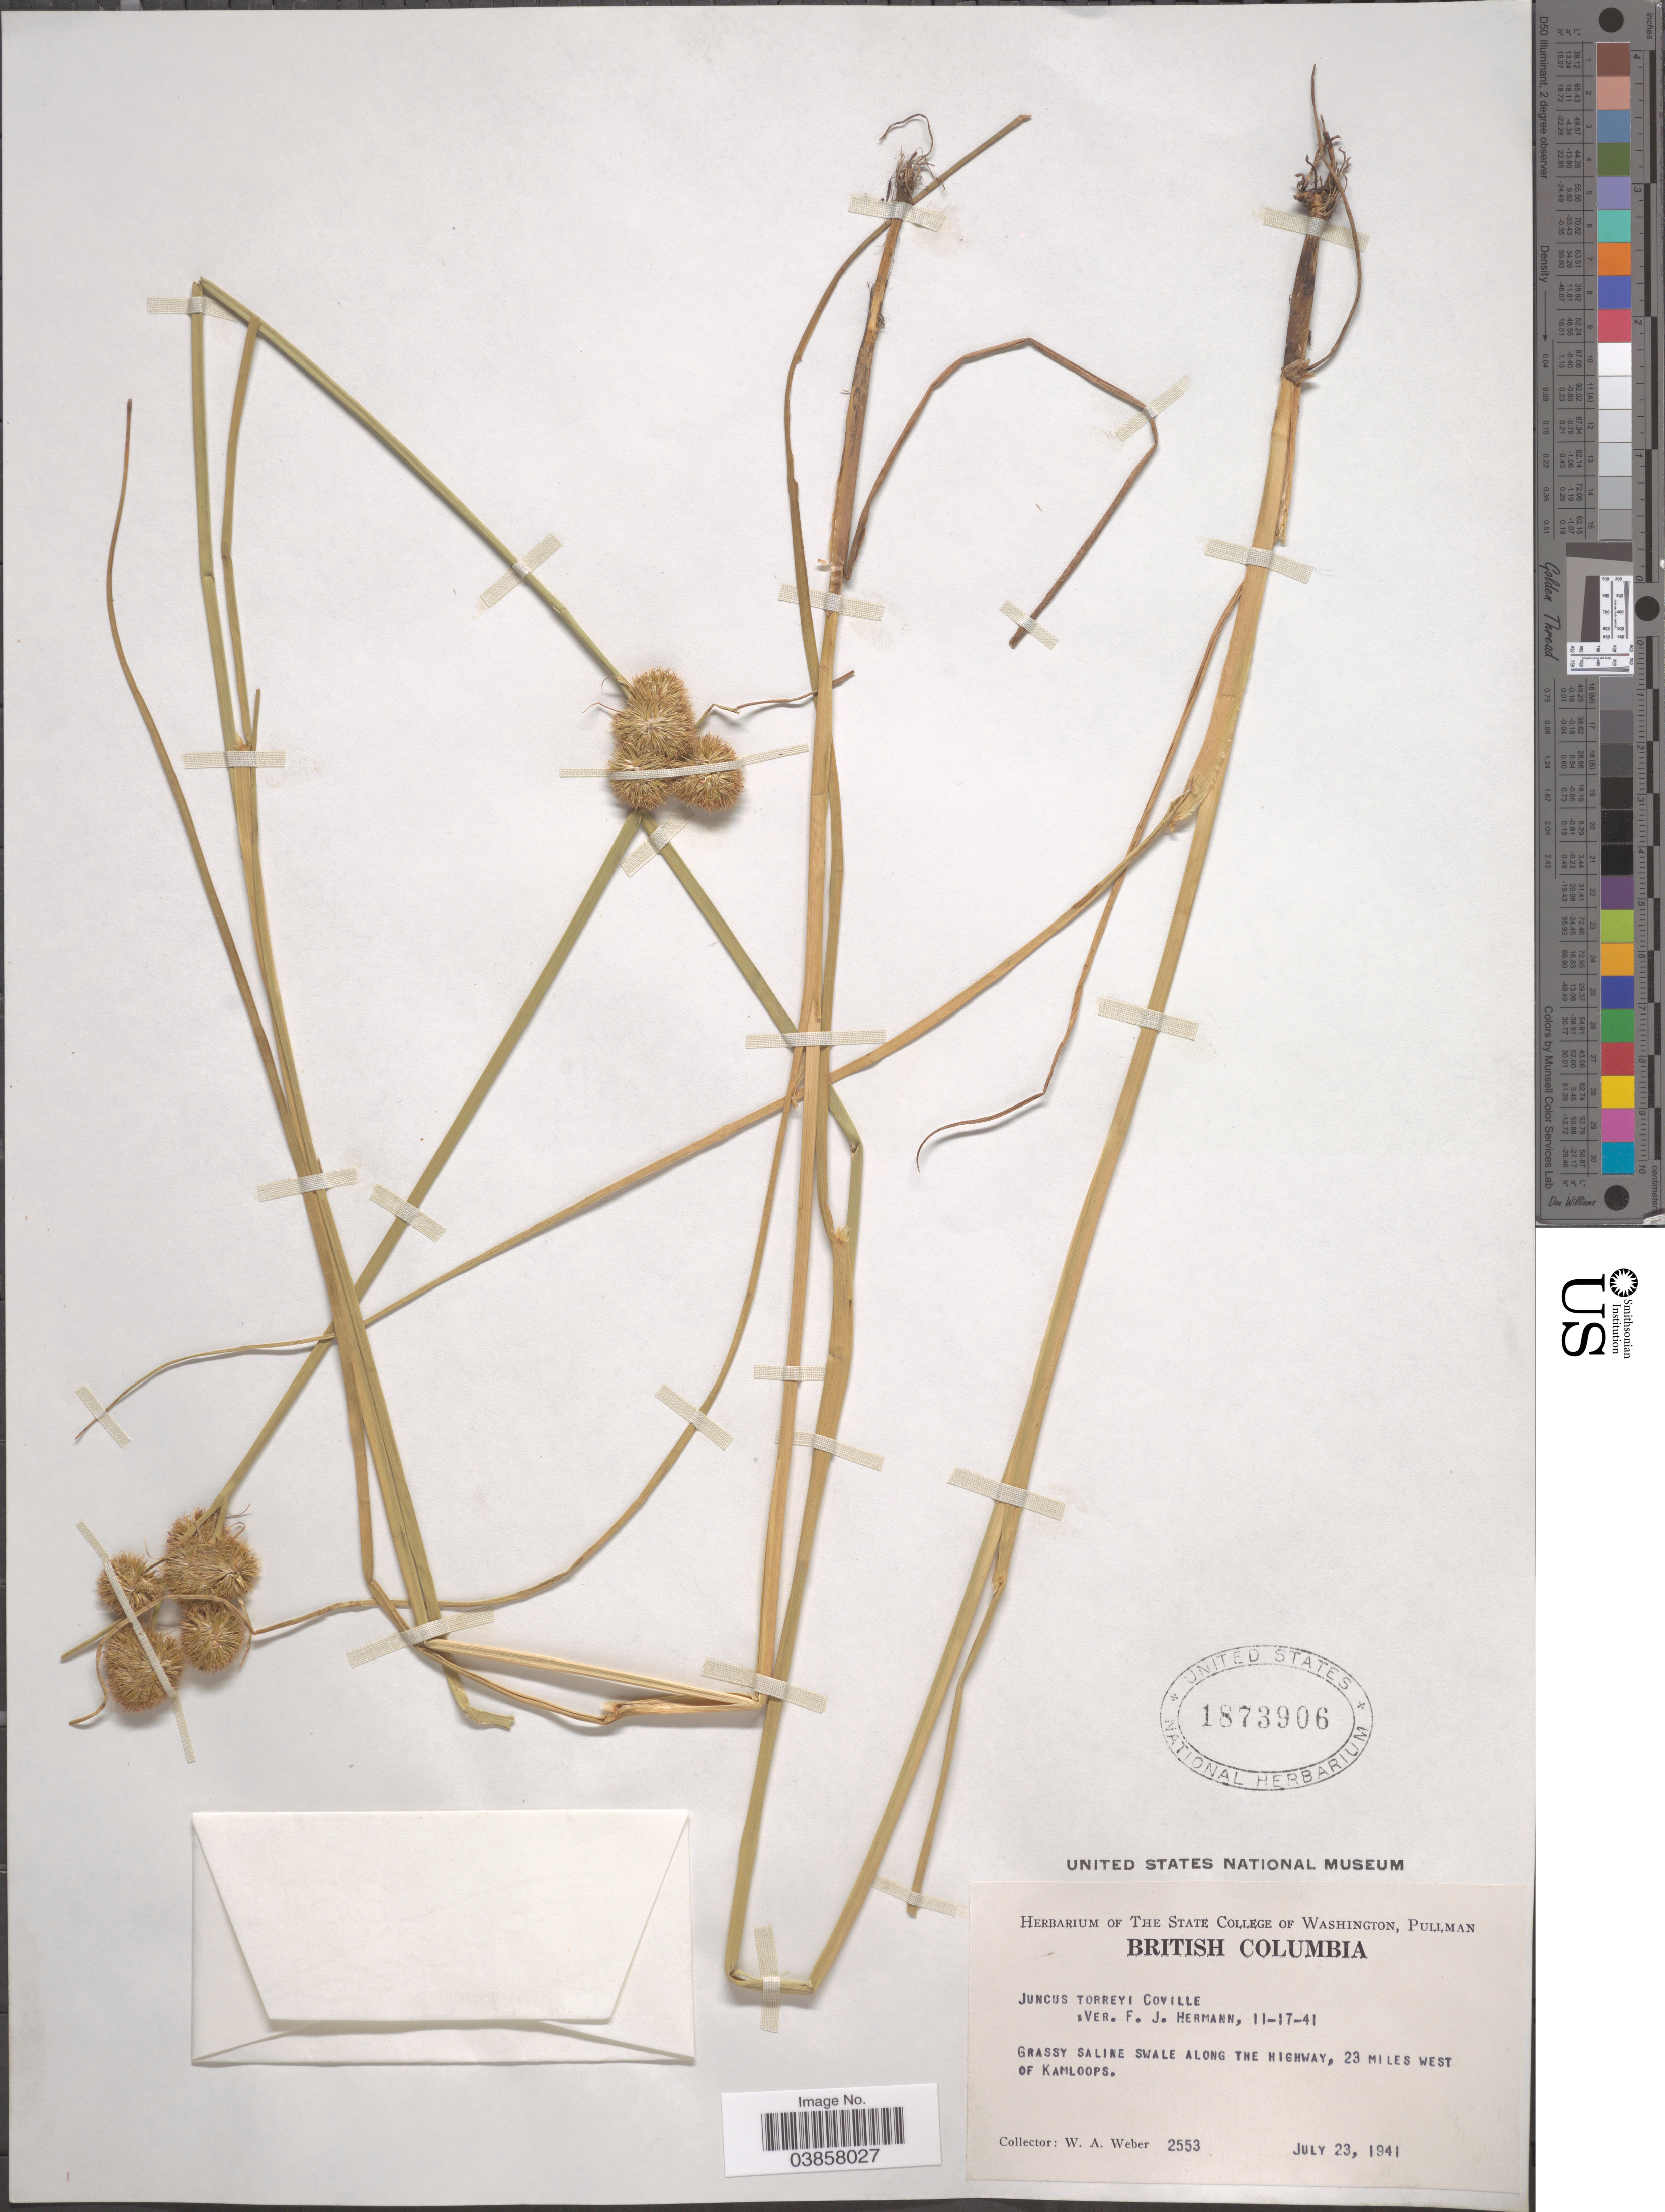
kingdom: Plantae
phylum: Tracheophyta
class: Liliopsida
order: Poales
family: Juncaceae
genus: Juncus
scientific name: Juncus torreyi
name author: Coville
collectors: W. A. Weber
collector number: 2553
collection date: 1941-07-23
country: Canada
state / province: British Columbia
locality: Grassy saline swale along the highway, 23 miles west of Kamloops.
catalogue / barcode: US 1873906